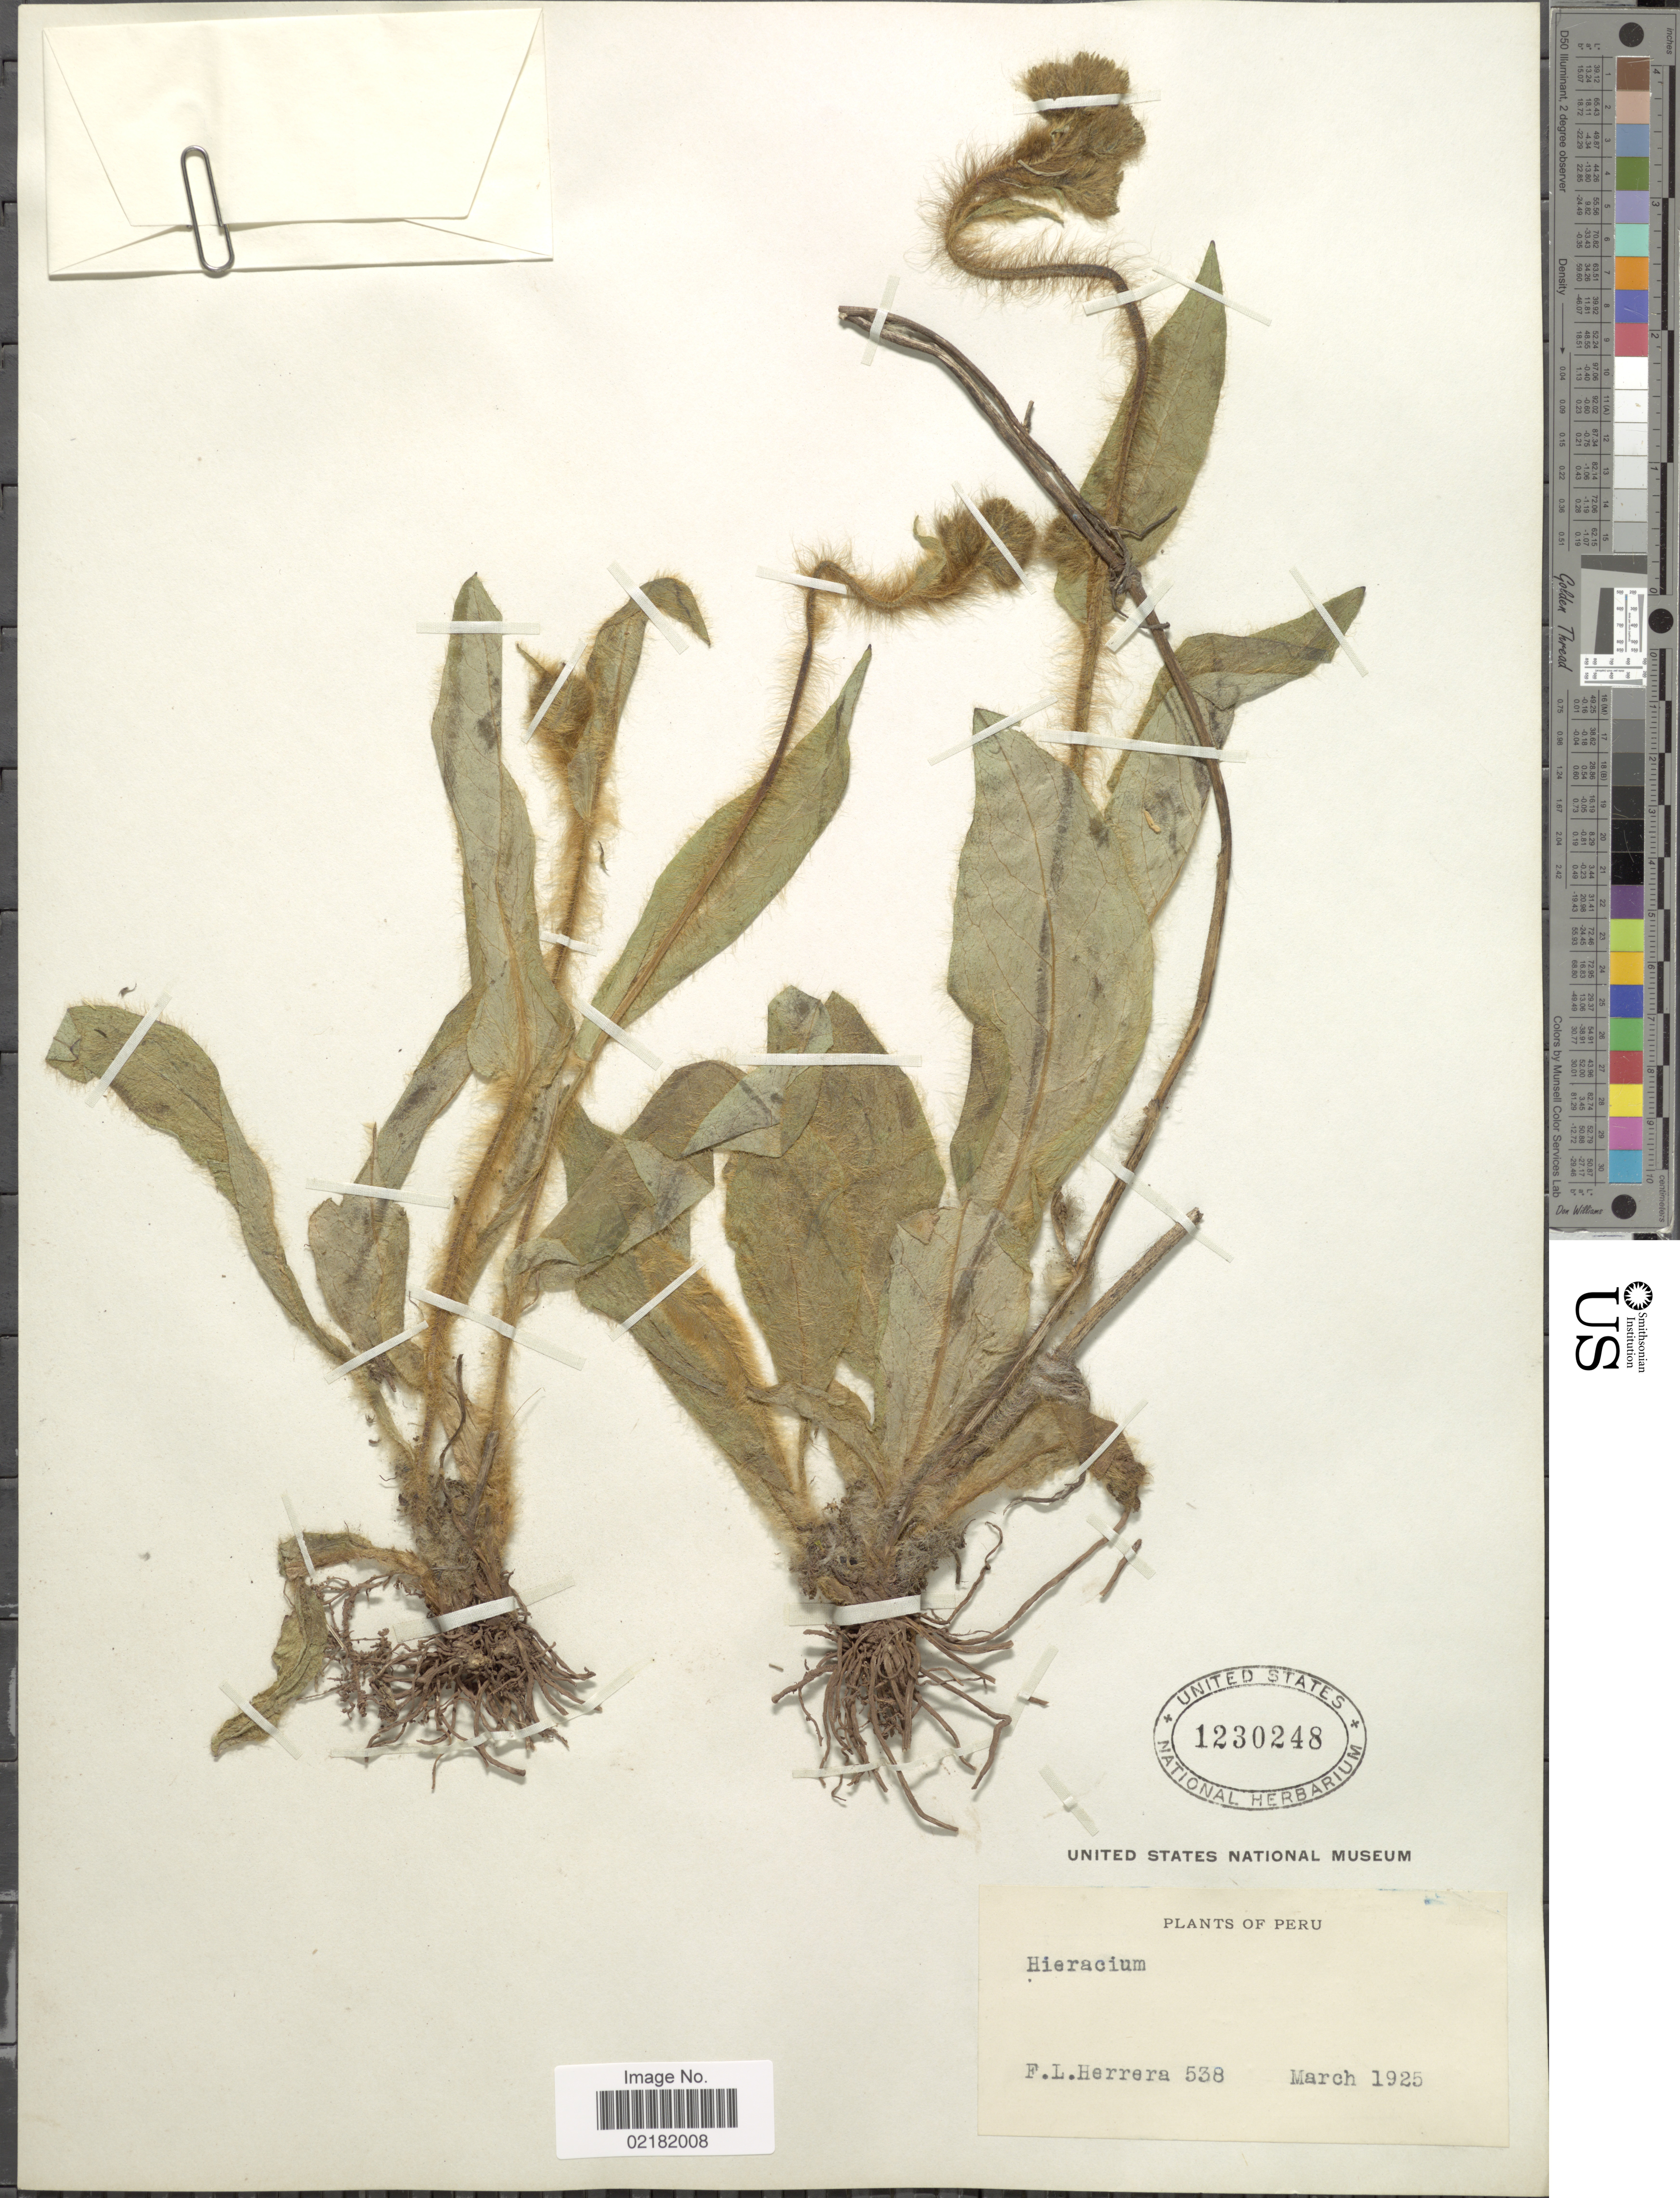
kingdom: Plantae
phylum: Tracheophyta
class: Magnoliopsida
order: Asterales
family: Asteraceae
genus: Hieracium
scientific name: Hieracium repandulare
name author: Druce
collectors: F. L. Herrera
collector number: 538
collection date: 1925-03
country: Peru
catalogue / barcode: US 1230248